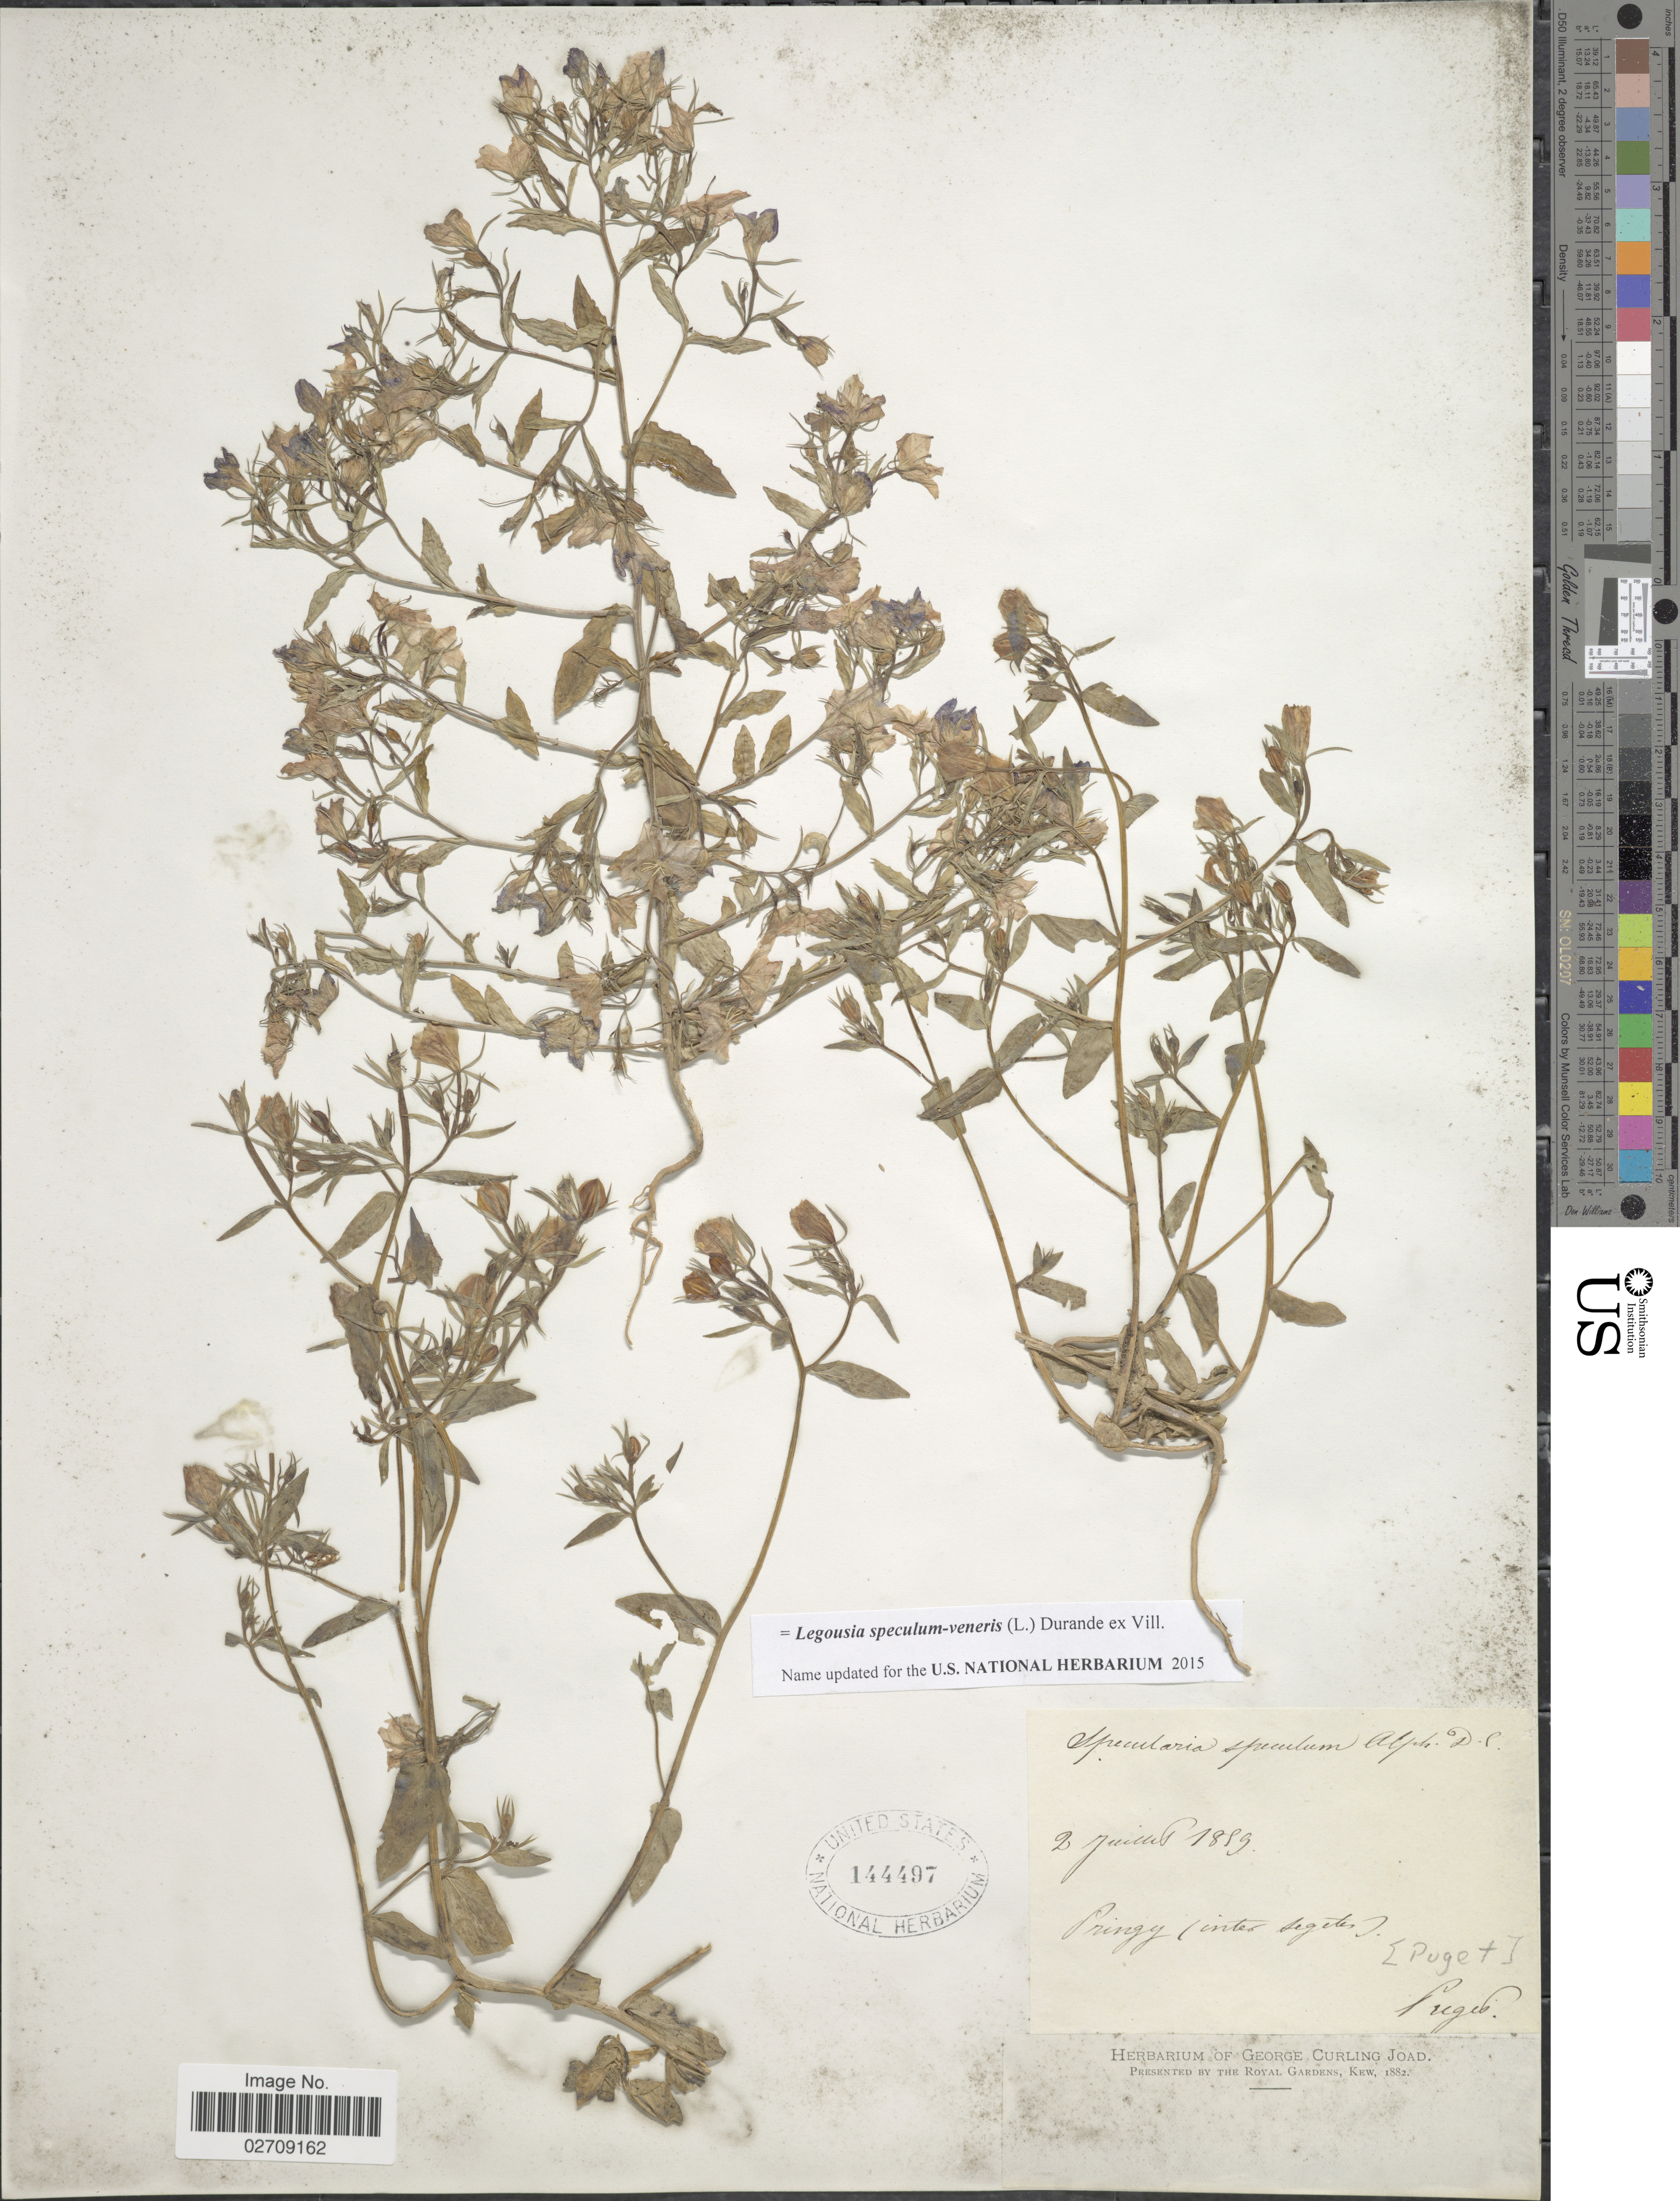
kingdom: Plantae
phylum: Tracheophyta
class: Magnoliopsida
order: Asterales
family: Campanulaceae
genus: Legousia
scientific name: Legousia speculum-veneris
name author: (L.) Chaix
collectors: -. Puget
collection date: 1889-07-02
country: France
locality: Pringy (inter segetes)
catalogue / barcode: US 14497